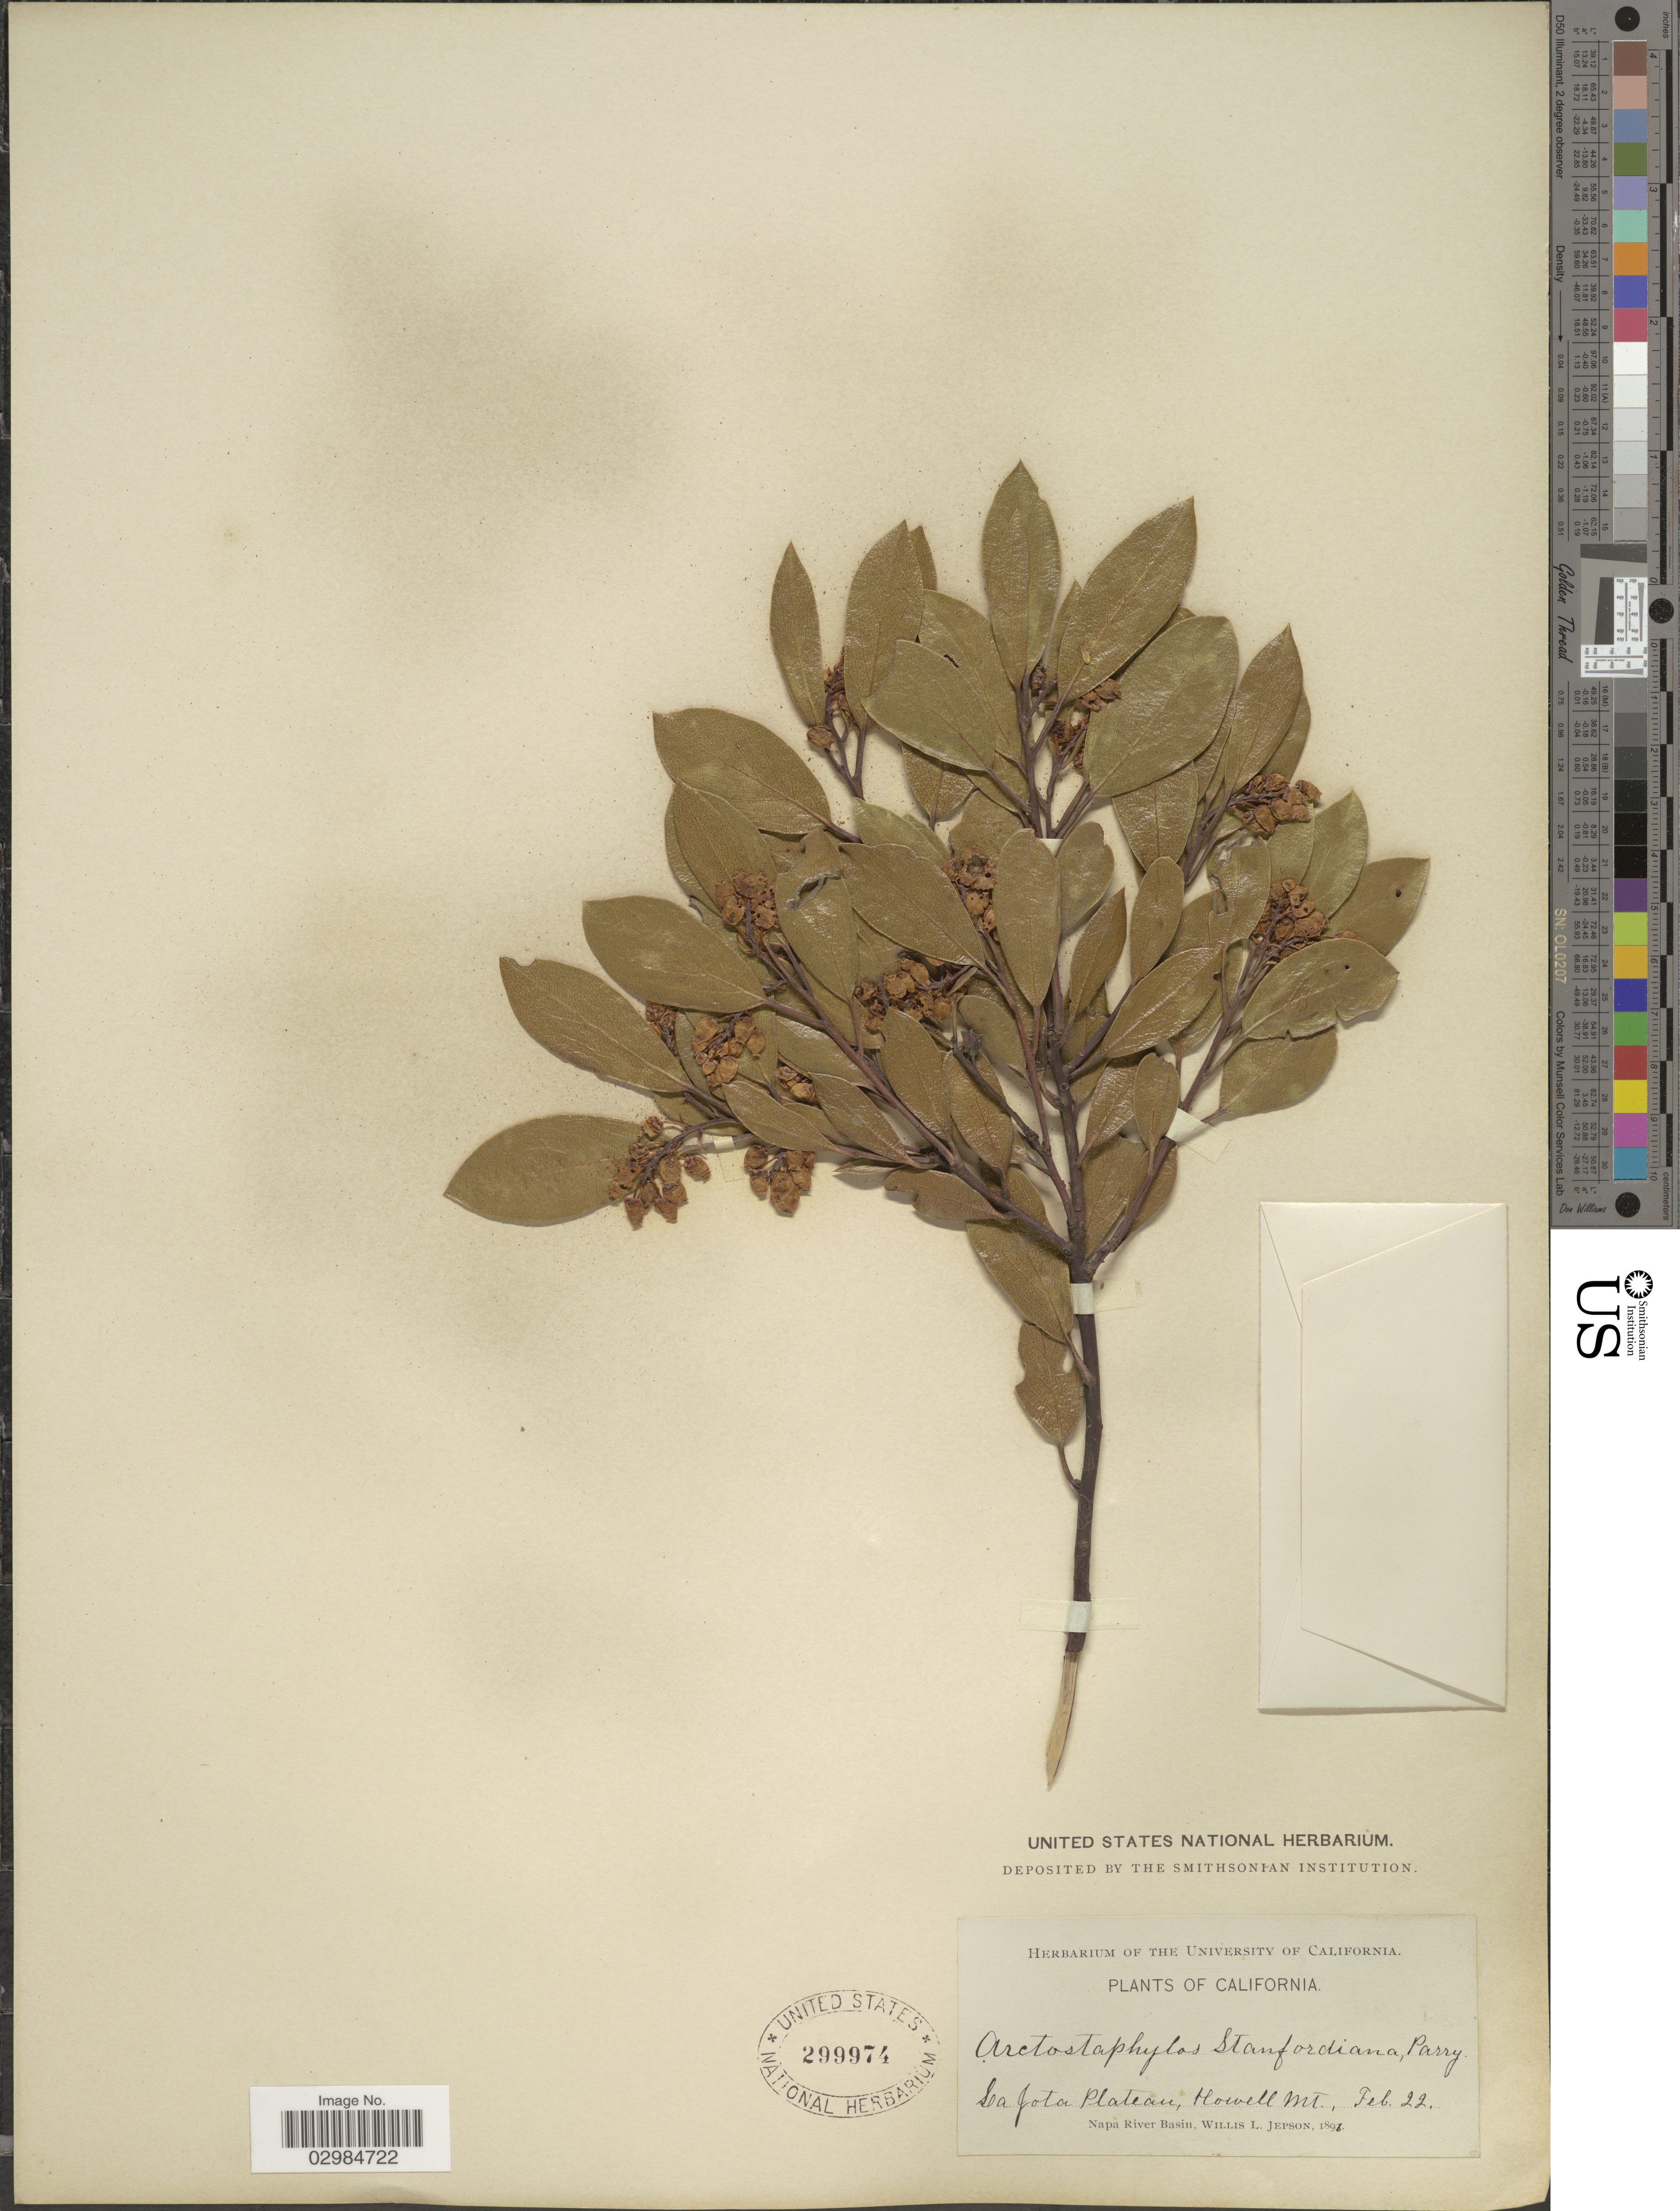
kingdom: Plantae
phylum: Tracheophyta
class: Magnoliopsida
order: Ericales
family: Ericaceae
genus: Arctostaphylos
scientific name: Arctostaphylos stanfordiana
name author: Parry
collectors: W. L. Jepson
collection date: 1896-02-22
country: United States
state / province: California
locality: La Jota Plateau, Howell Mt. Napa River Basin.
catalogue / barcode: US 299974